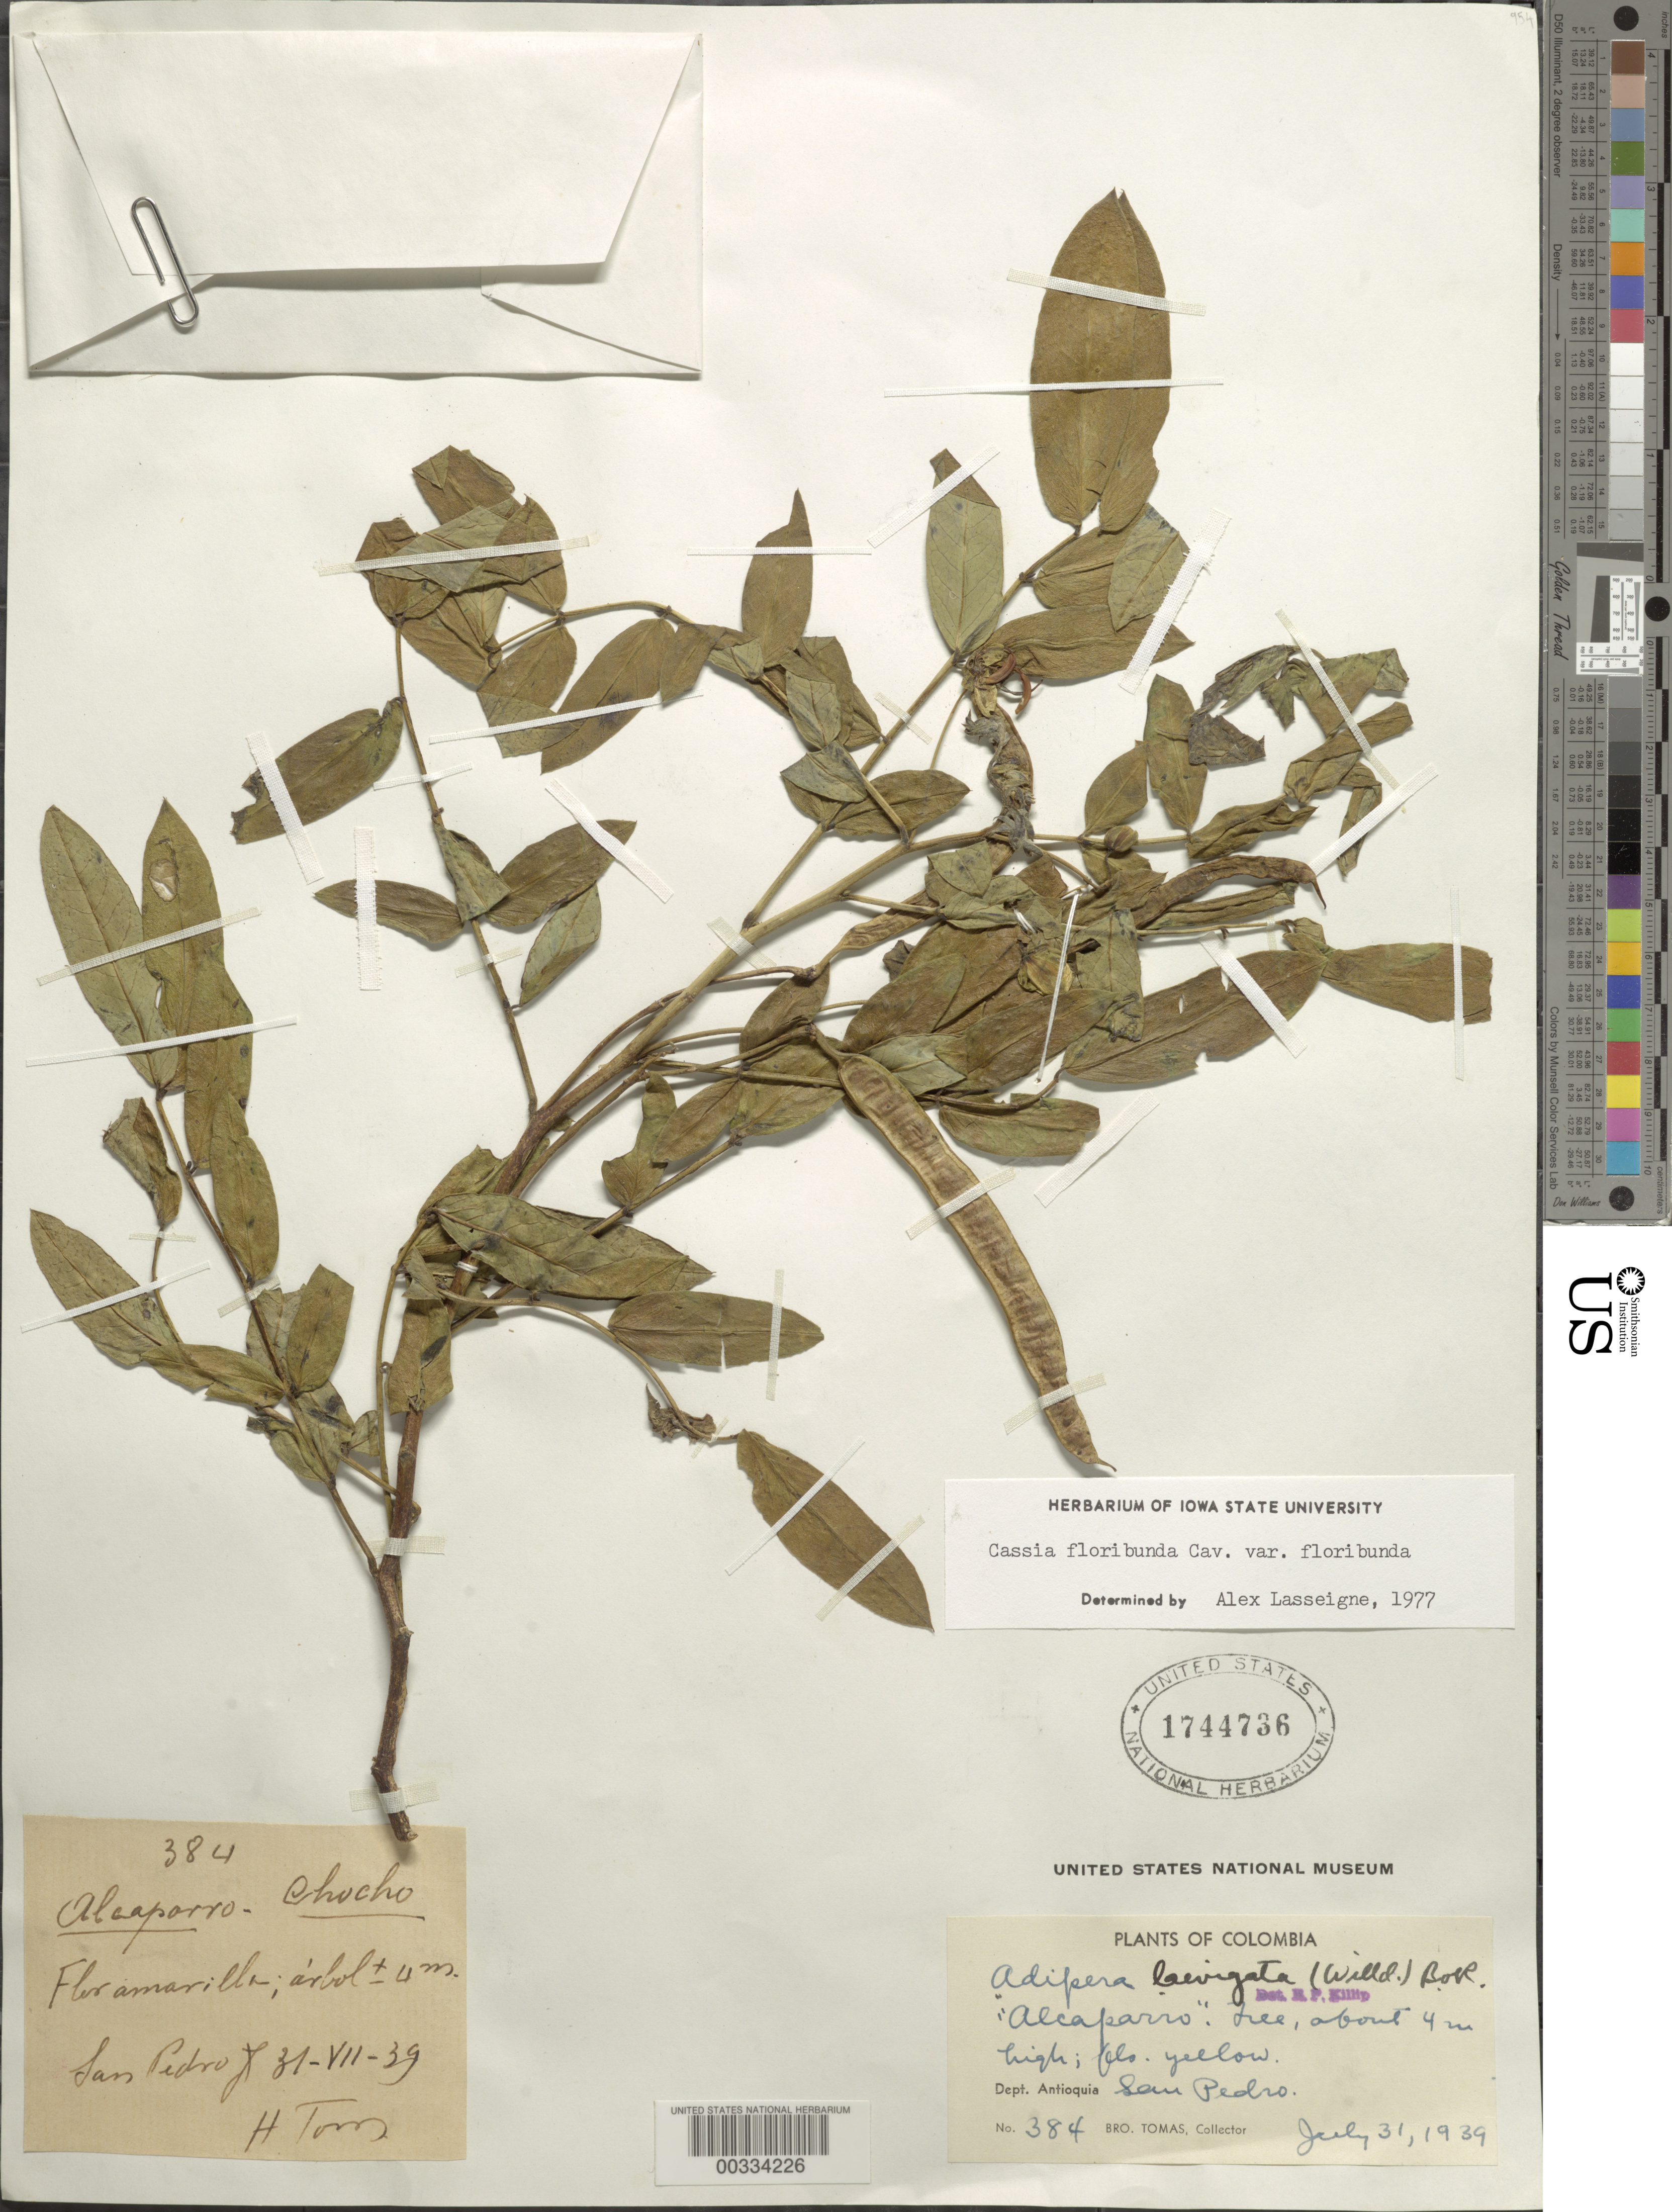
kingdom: Plantae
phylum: Tracheophyta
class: Magnoliopsida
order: Fabales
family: Fabaceae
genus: Senna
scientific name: Senna septemtrionalis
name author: (Viv.) H.S. Irwin & Barneby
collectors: B. Tomas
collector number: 384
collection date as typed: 31 Jul 1939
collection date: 1939-07-31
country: Colombia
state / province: Antioquia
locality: San Pedro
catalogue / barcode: US 1744736